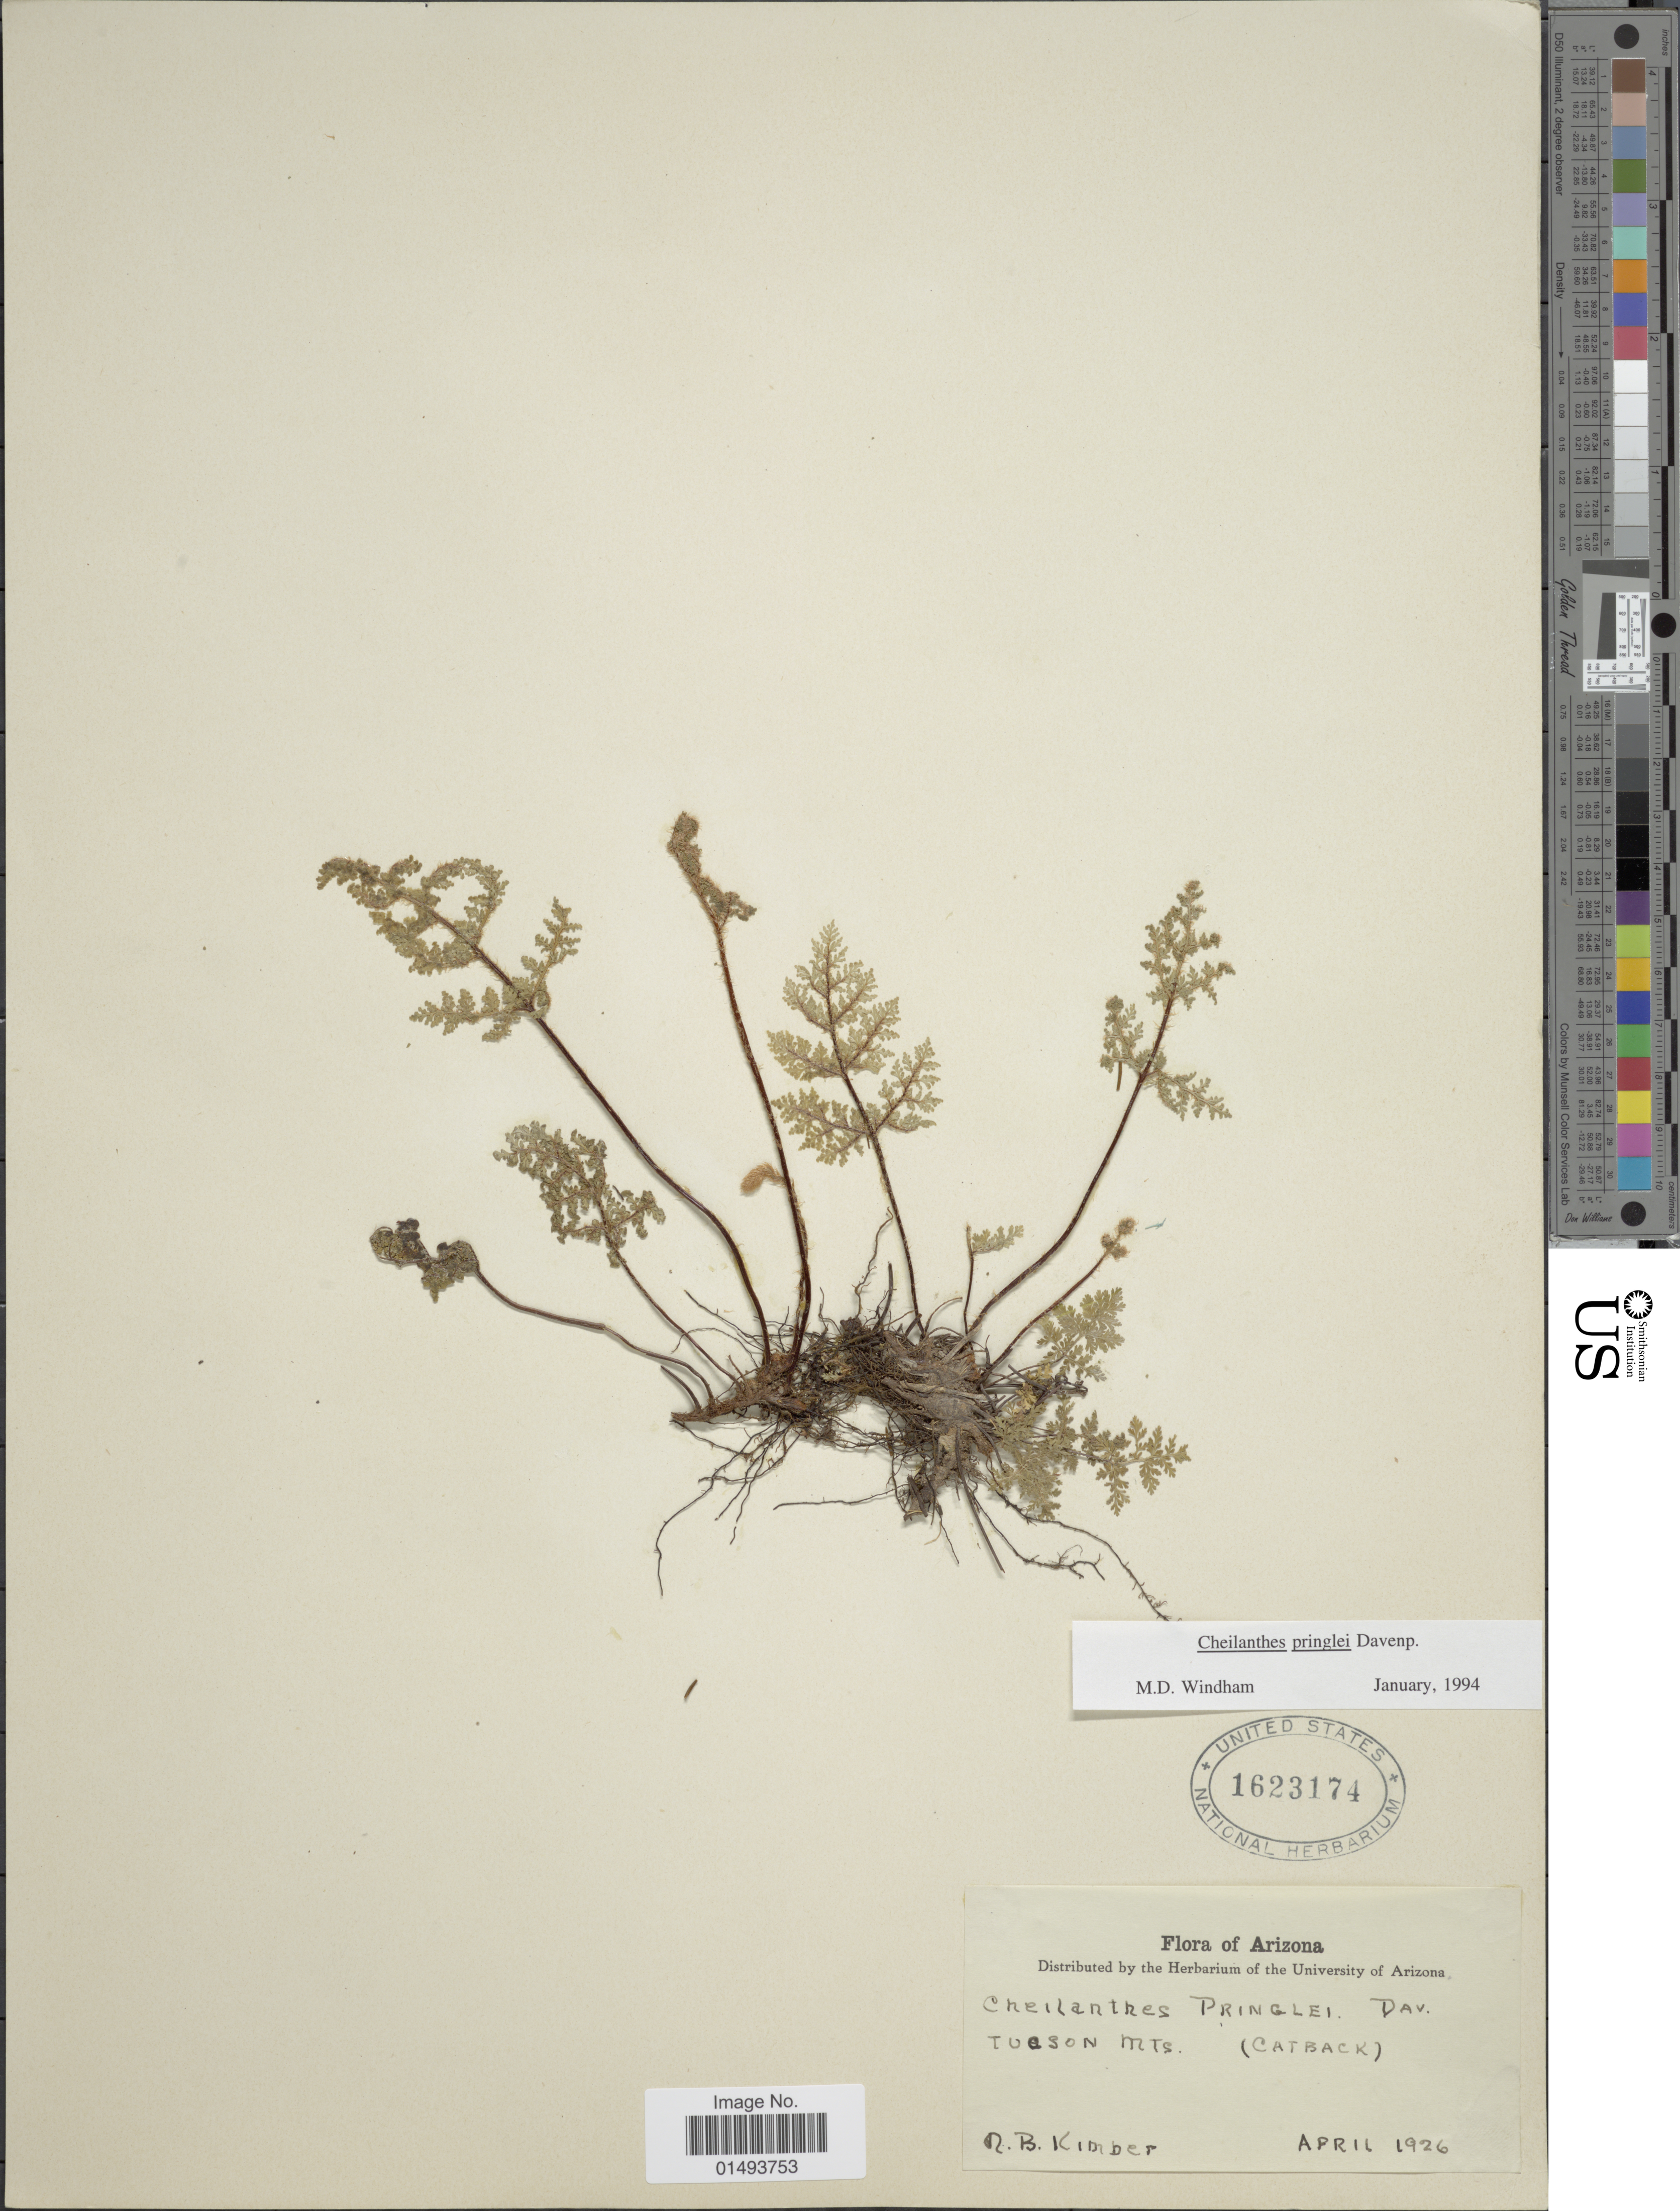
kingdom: Plantae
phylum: Tracheophyta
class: Polypodiopsida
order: Polypodiales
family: Pteridaceae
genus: Myriopteris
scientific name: Myriopteris pringlei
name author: (Davenp.) Grusz & Windham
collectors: N. Kimber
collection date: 1926-04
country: United States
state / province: Arizona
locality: Flora of Arizona, Tuason Mts. (Catback)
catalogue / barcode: US 1623174